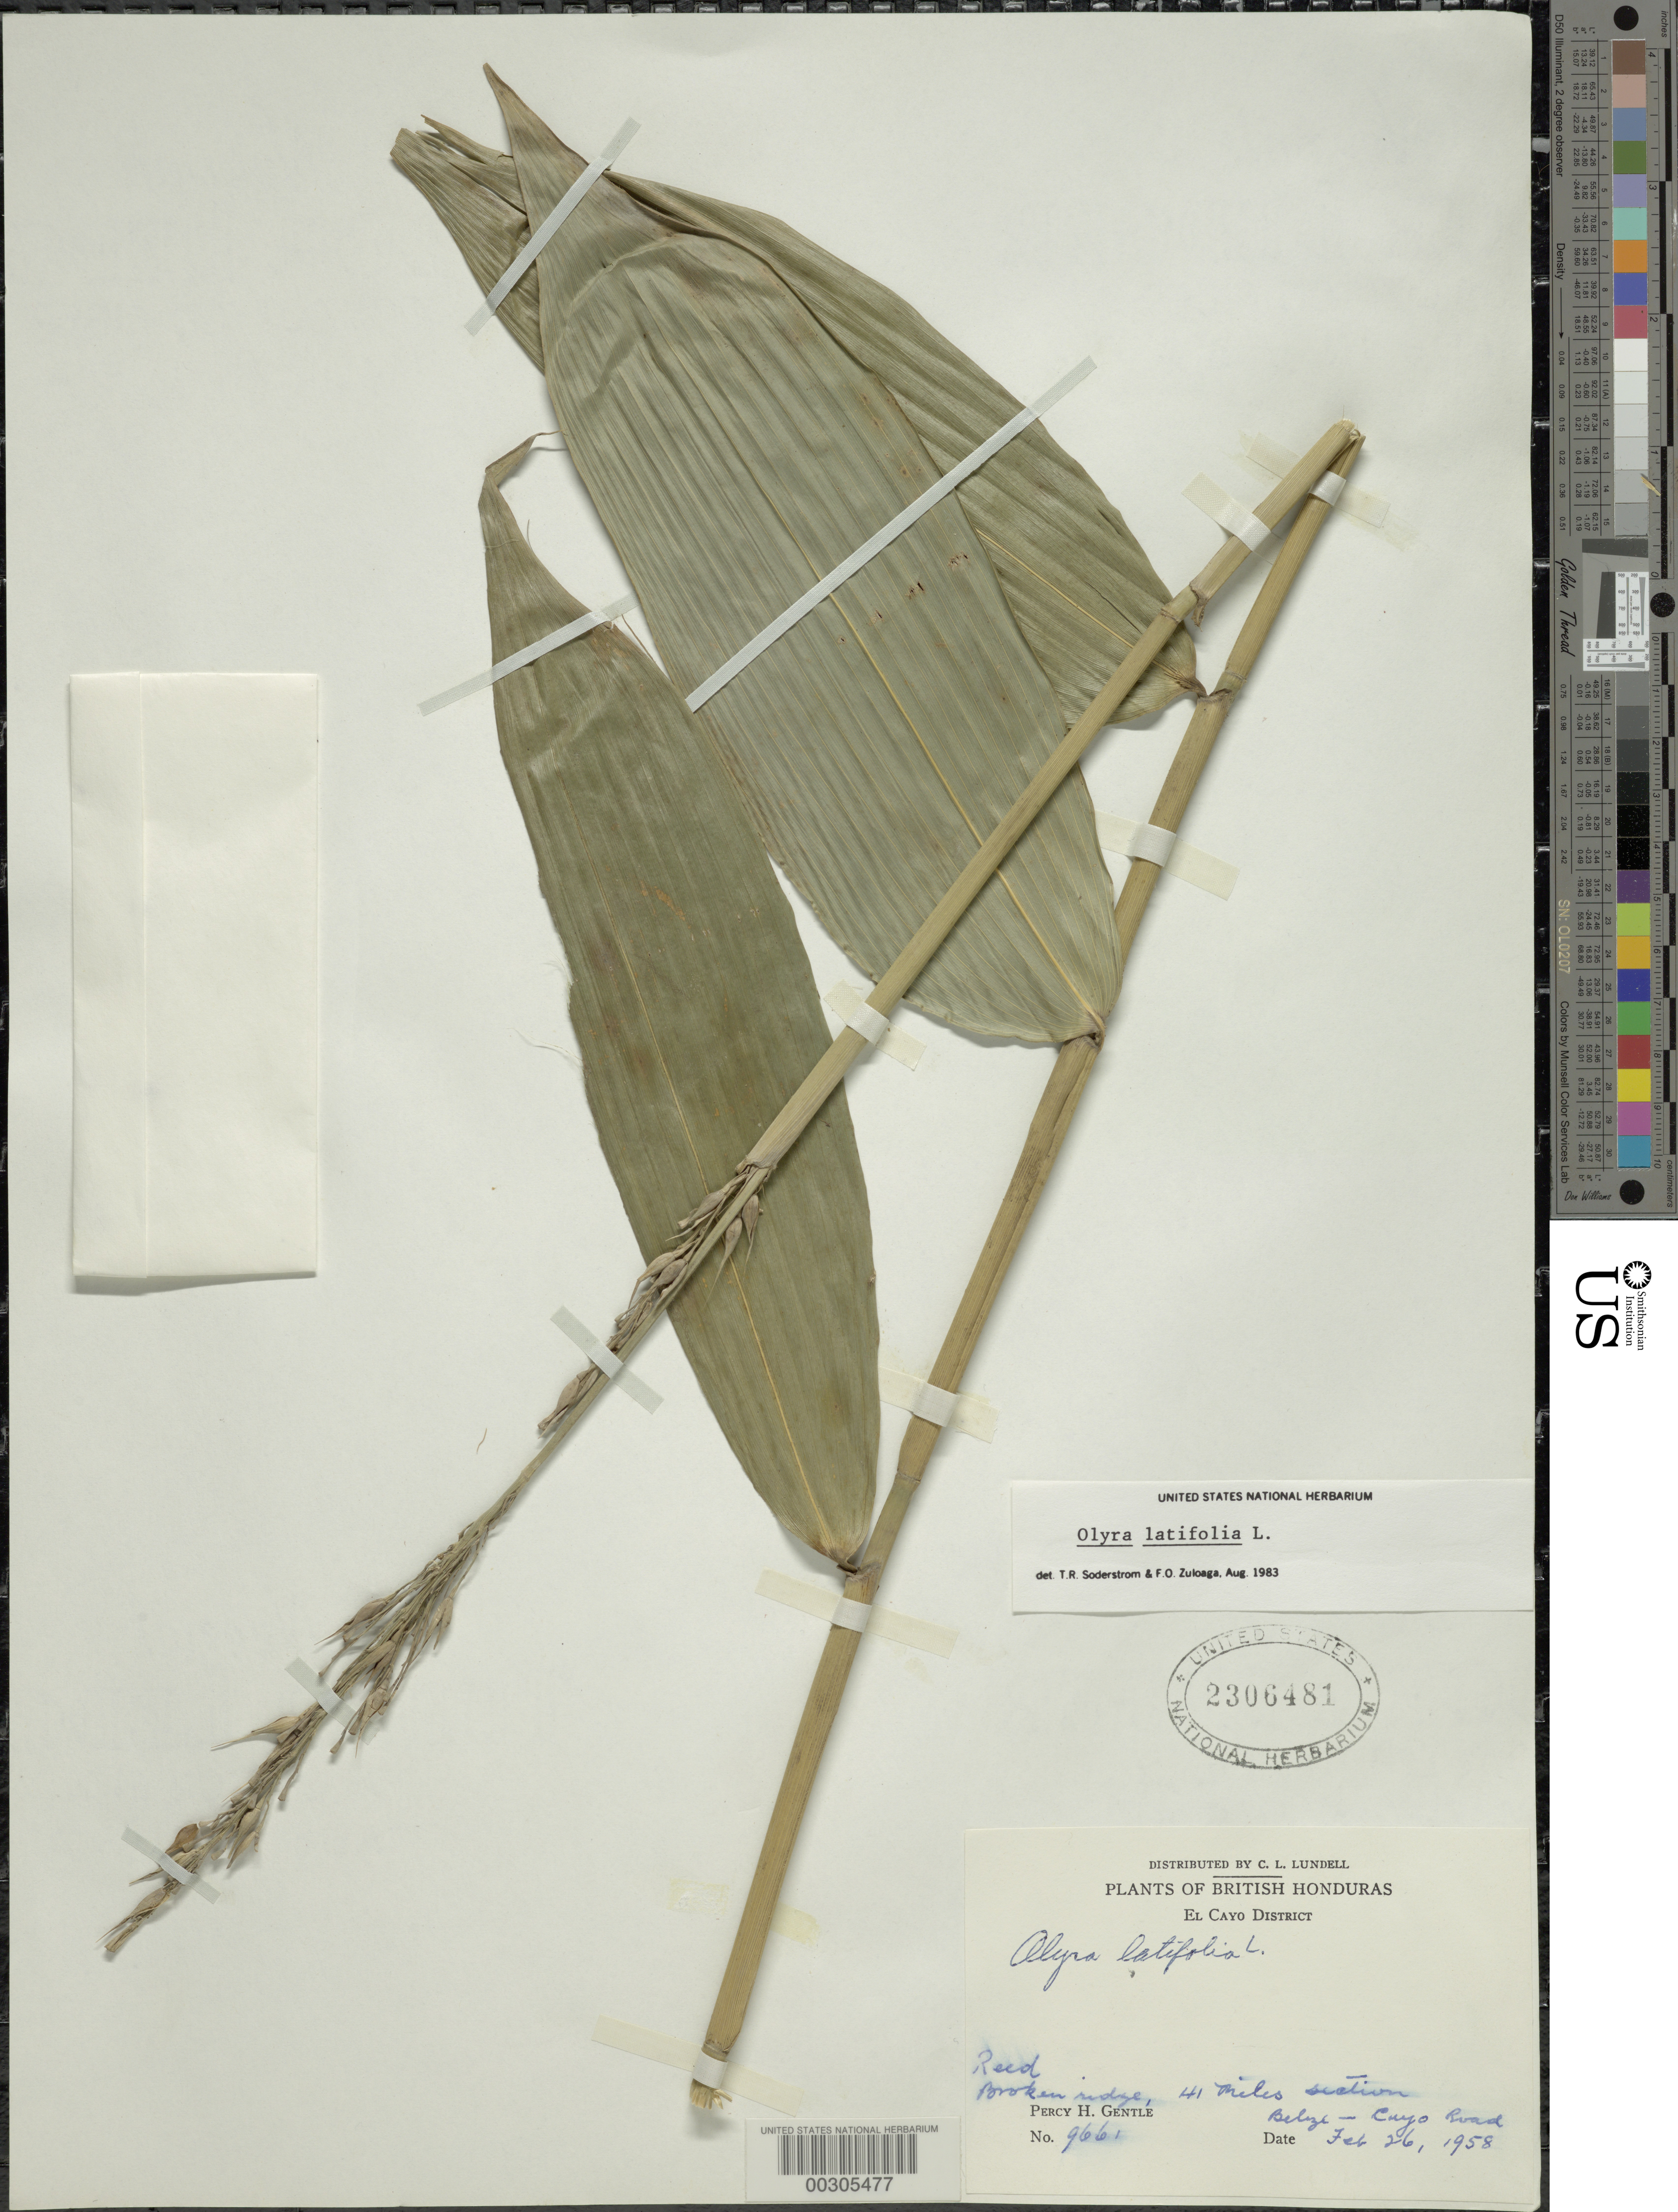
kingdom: Plantae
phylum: Tracheophyta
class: Liliopsida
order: Poales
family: Poaceae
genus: Olyra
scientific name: Olyra latifolia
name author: L.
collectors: P. H. Gentle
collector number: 9661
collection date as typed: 26 Feb 1958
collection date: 1958-02-26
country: Belize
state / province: Cayo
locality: Belize - Cayo Road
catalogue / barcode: US 2306481